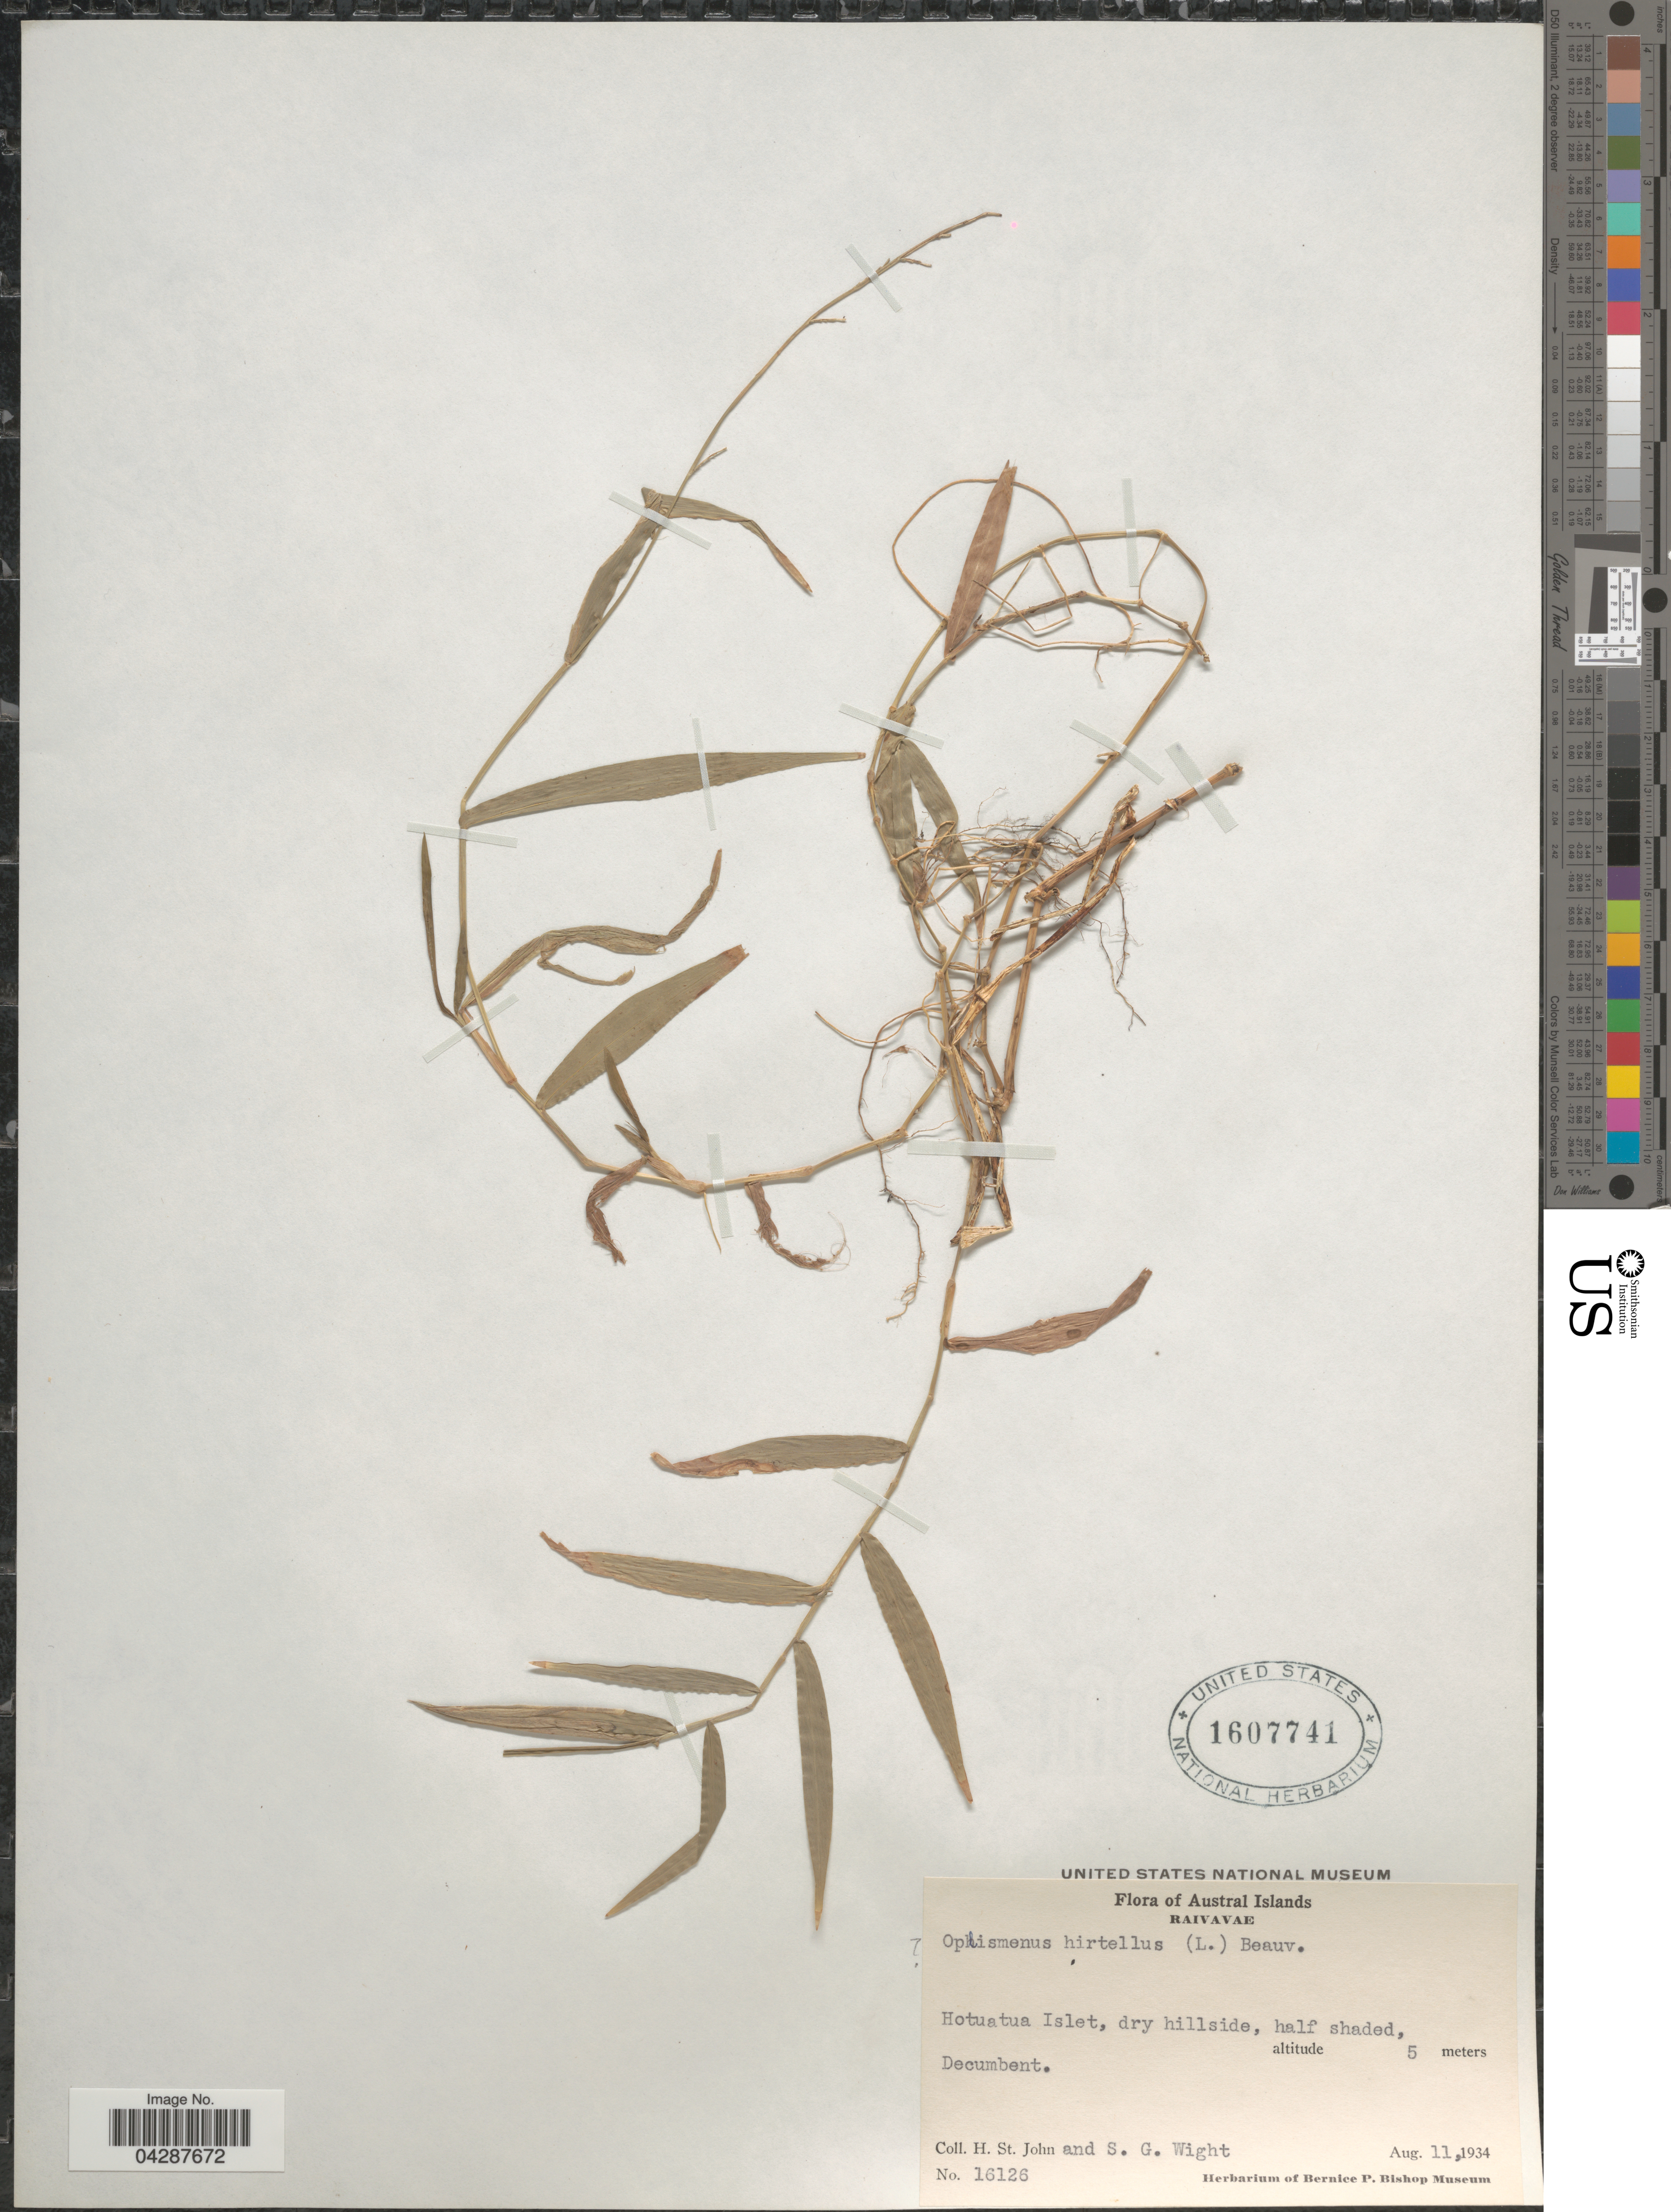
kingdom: Plantae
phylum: Tracheophyta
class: Liliopsida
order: Poales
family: Poaceae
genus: Oplismenus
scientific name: Oplismenus hirtellus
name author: (L.) P. Beauv.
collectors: H. St. John & S. G. Wight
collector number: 16126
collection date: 1934-08-11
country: French Polynesia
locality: Austral Islands. Raivavae. Hotuatua Islet, dry hillside, half shaded.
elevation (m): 5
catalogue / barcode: US 1607741